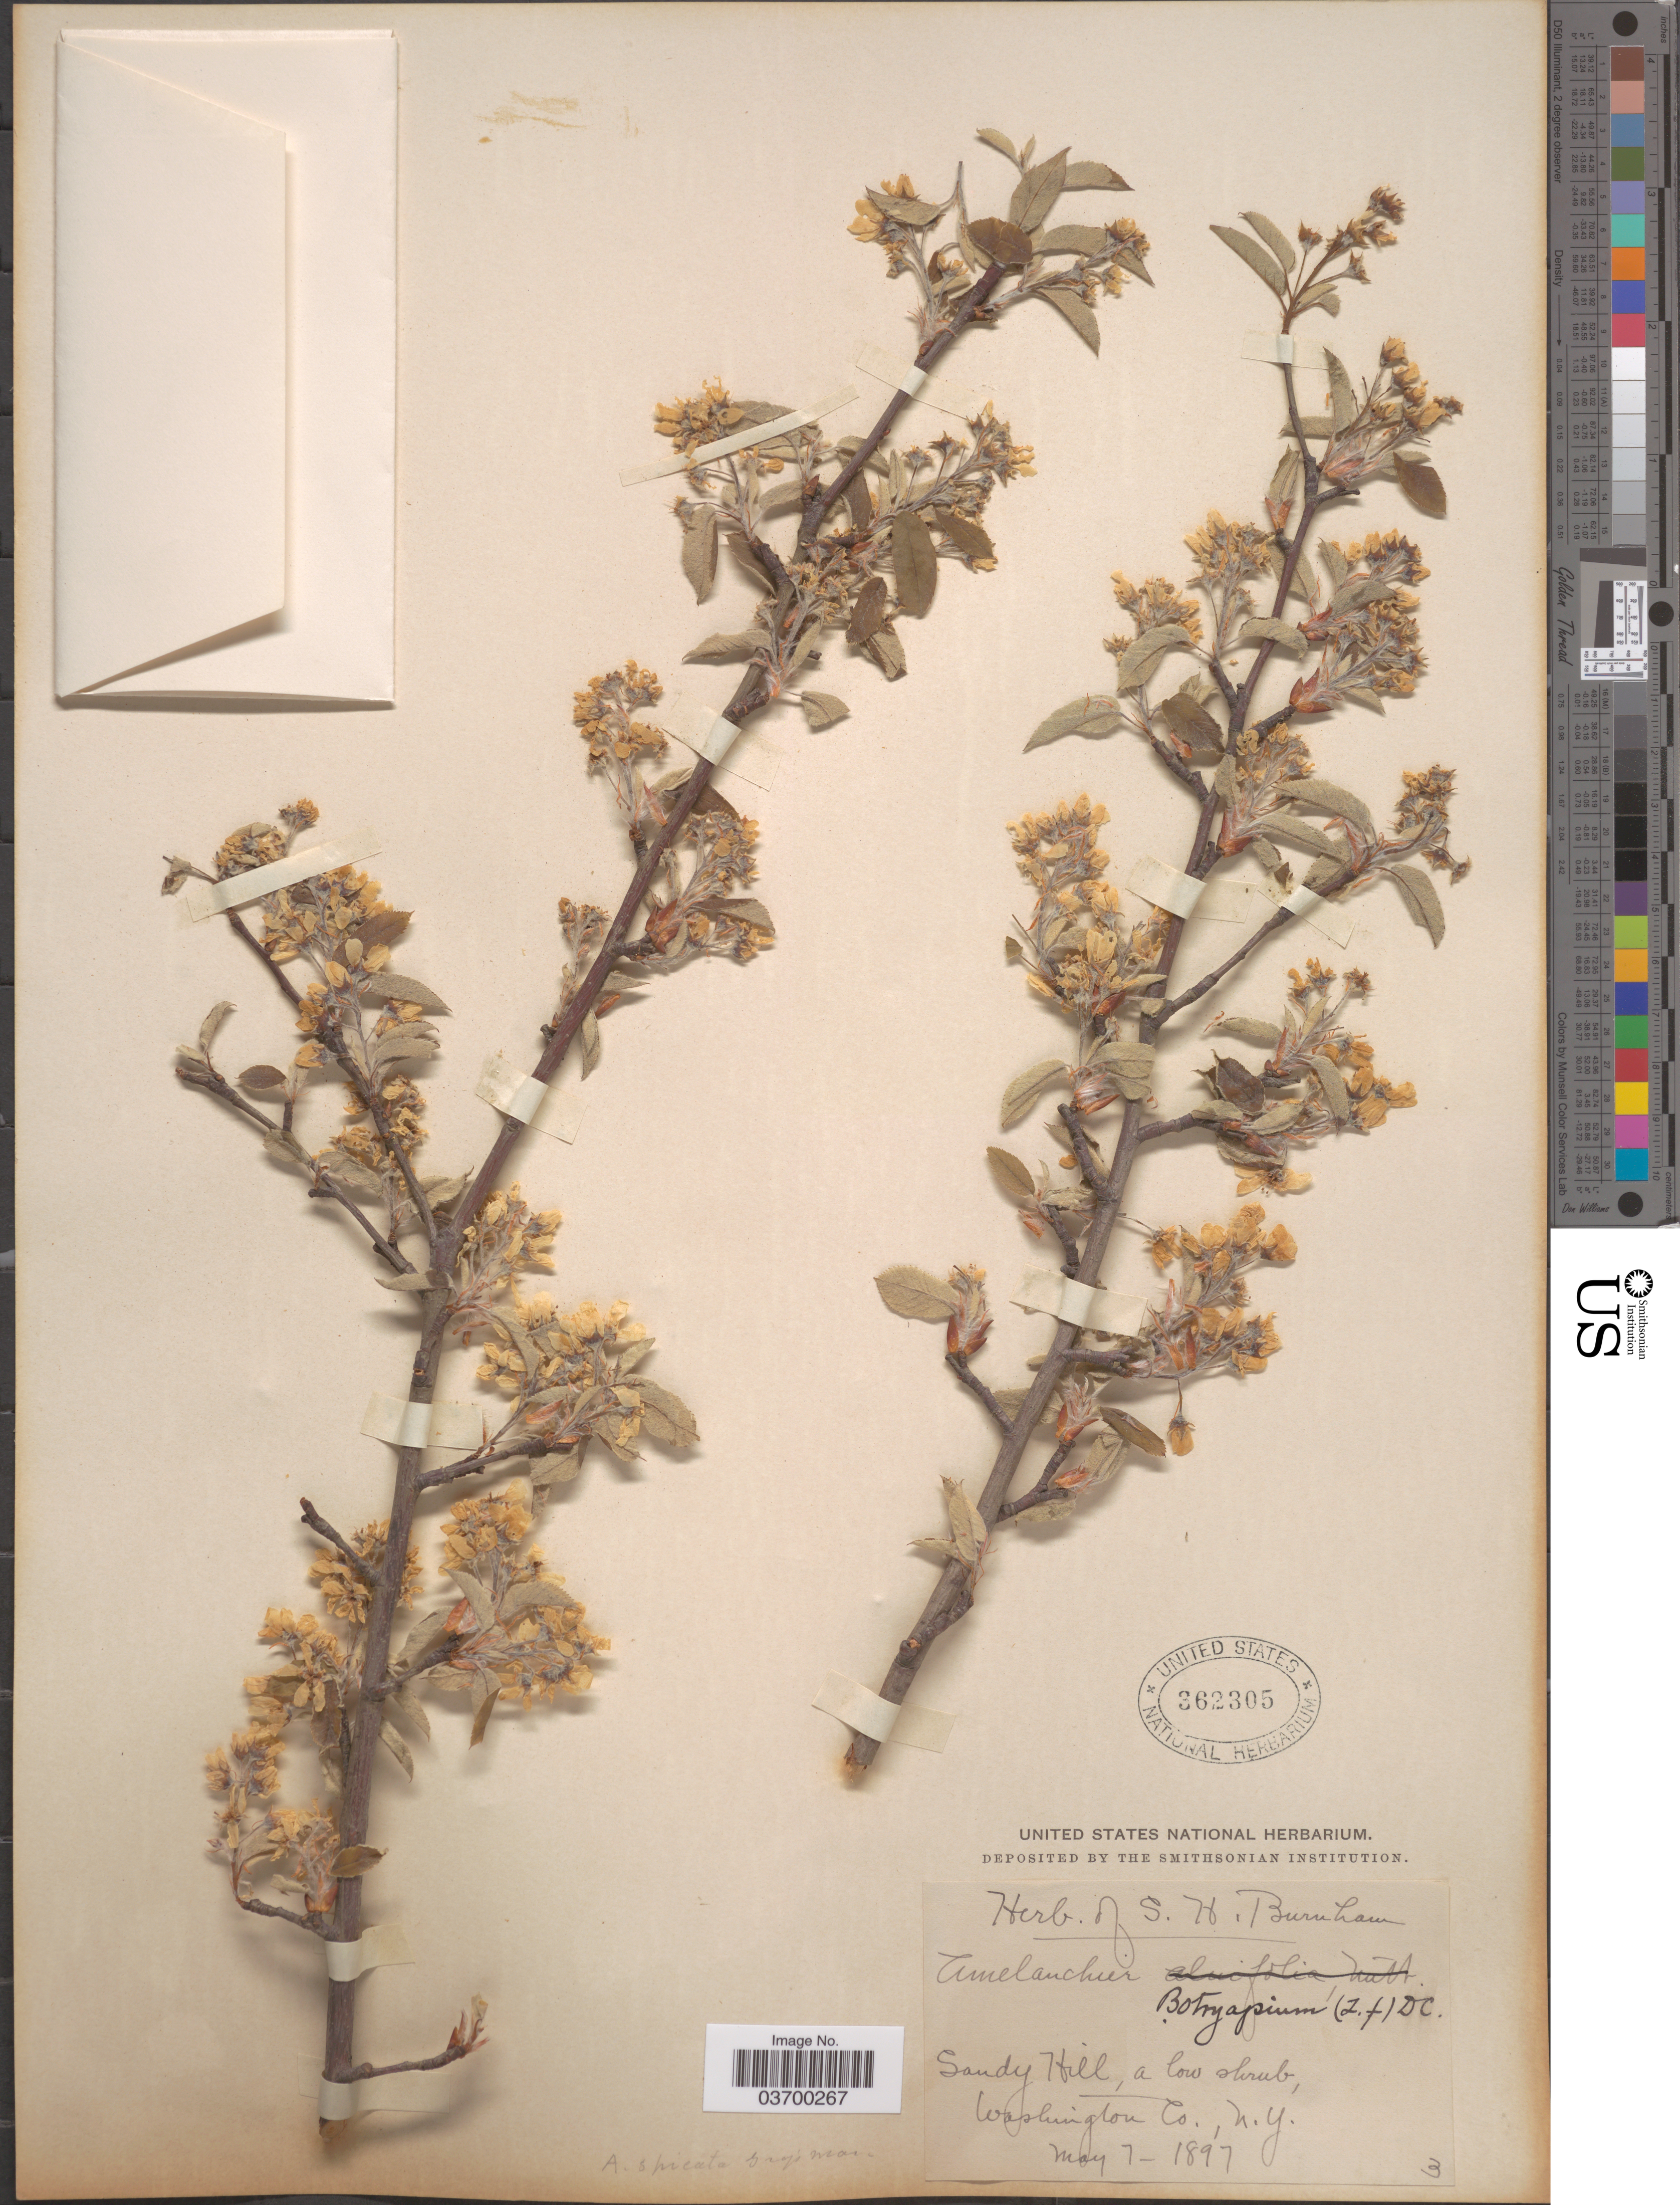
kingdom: Plantae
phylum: Tracheophyta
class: Magnoliopsida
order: Rosales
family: Rosaceae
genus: Amelanchier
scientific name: Amelanchier botryapium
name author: DC.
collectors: ex herb. S.H. Burnham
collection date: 1897-05-07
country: United States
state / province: New York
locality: Washington Co.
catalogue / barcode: US 362305